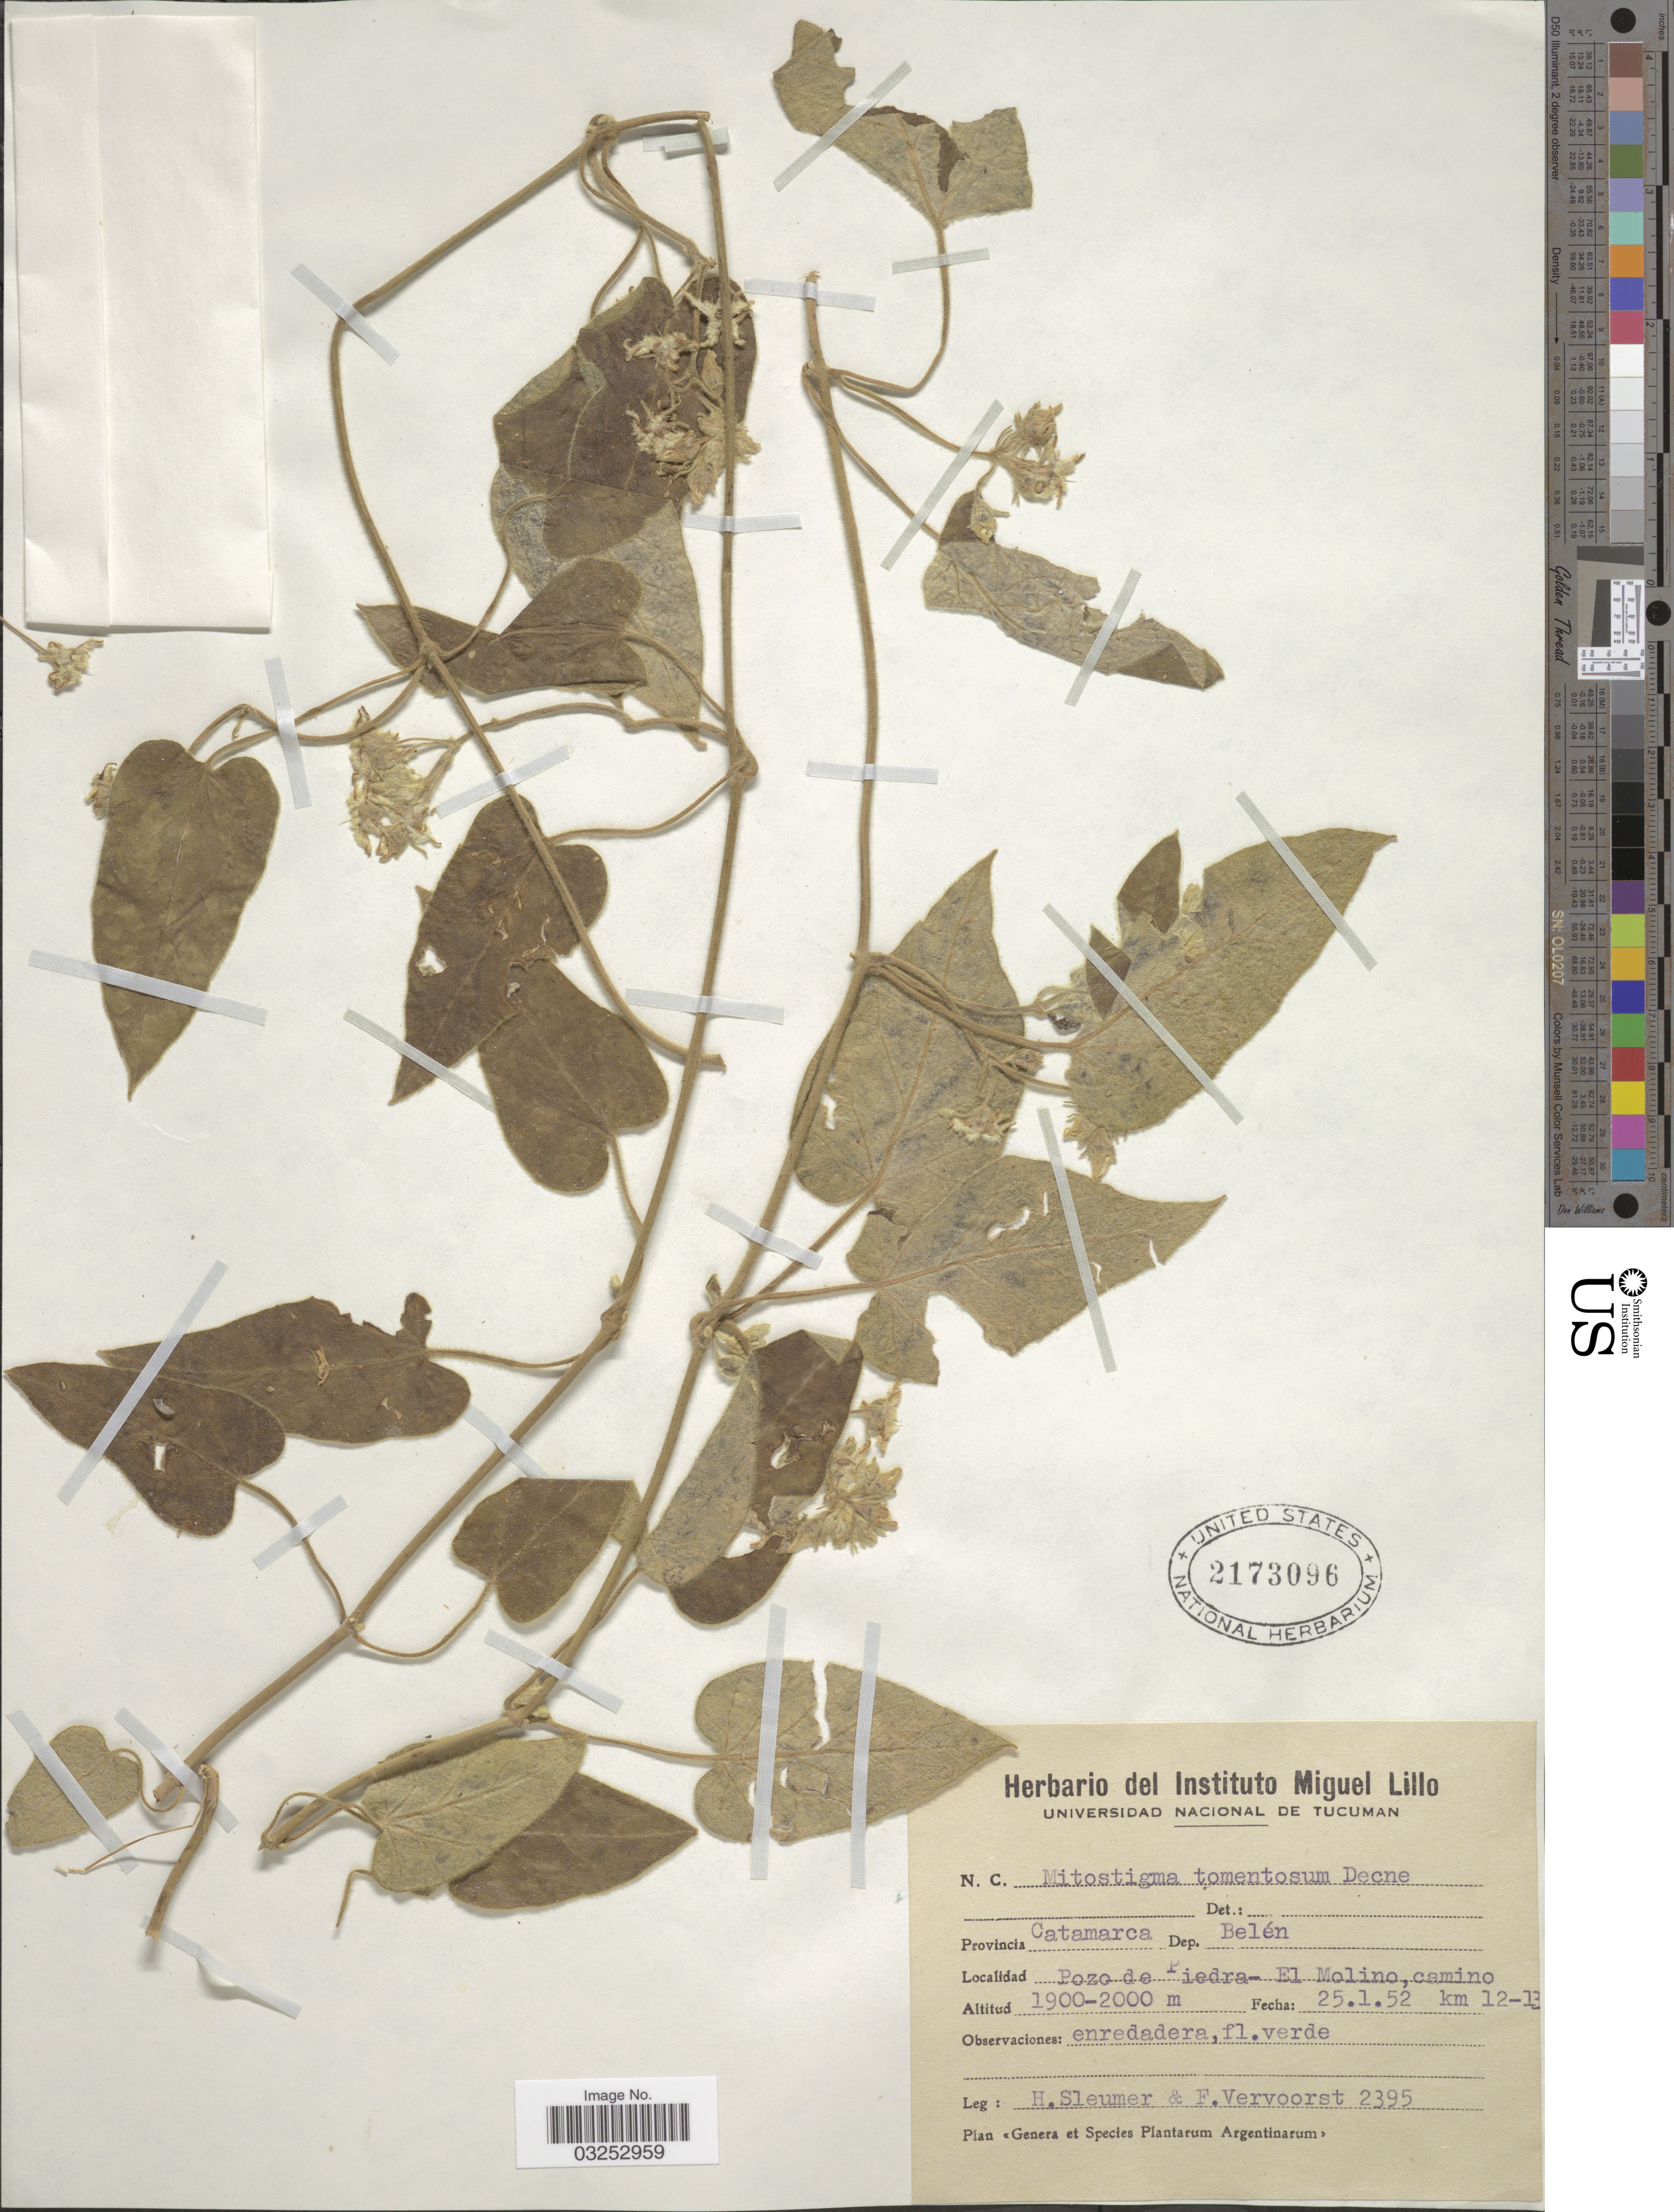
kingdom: Plantae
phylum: Tracheophyta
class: Magnoliopsida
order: Gentianales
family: Apocynaceae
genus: Mitostigma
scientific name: Mitostigma tomentosum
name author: Decne.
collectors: H. O. Sleumer & F. Vervoorst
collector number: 2395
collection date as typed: Transcribed d/m/y: 25/1/52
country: Argentina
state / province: Catamarca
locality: Provincia Catamarca, Dep. Belén, Pozo de Piedra - El Molino, camino km 12-13.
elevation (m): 1900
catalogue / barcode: US 2173096